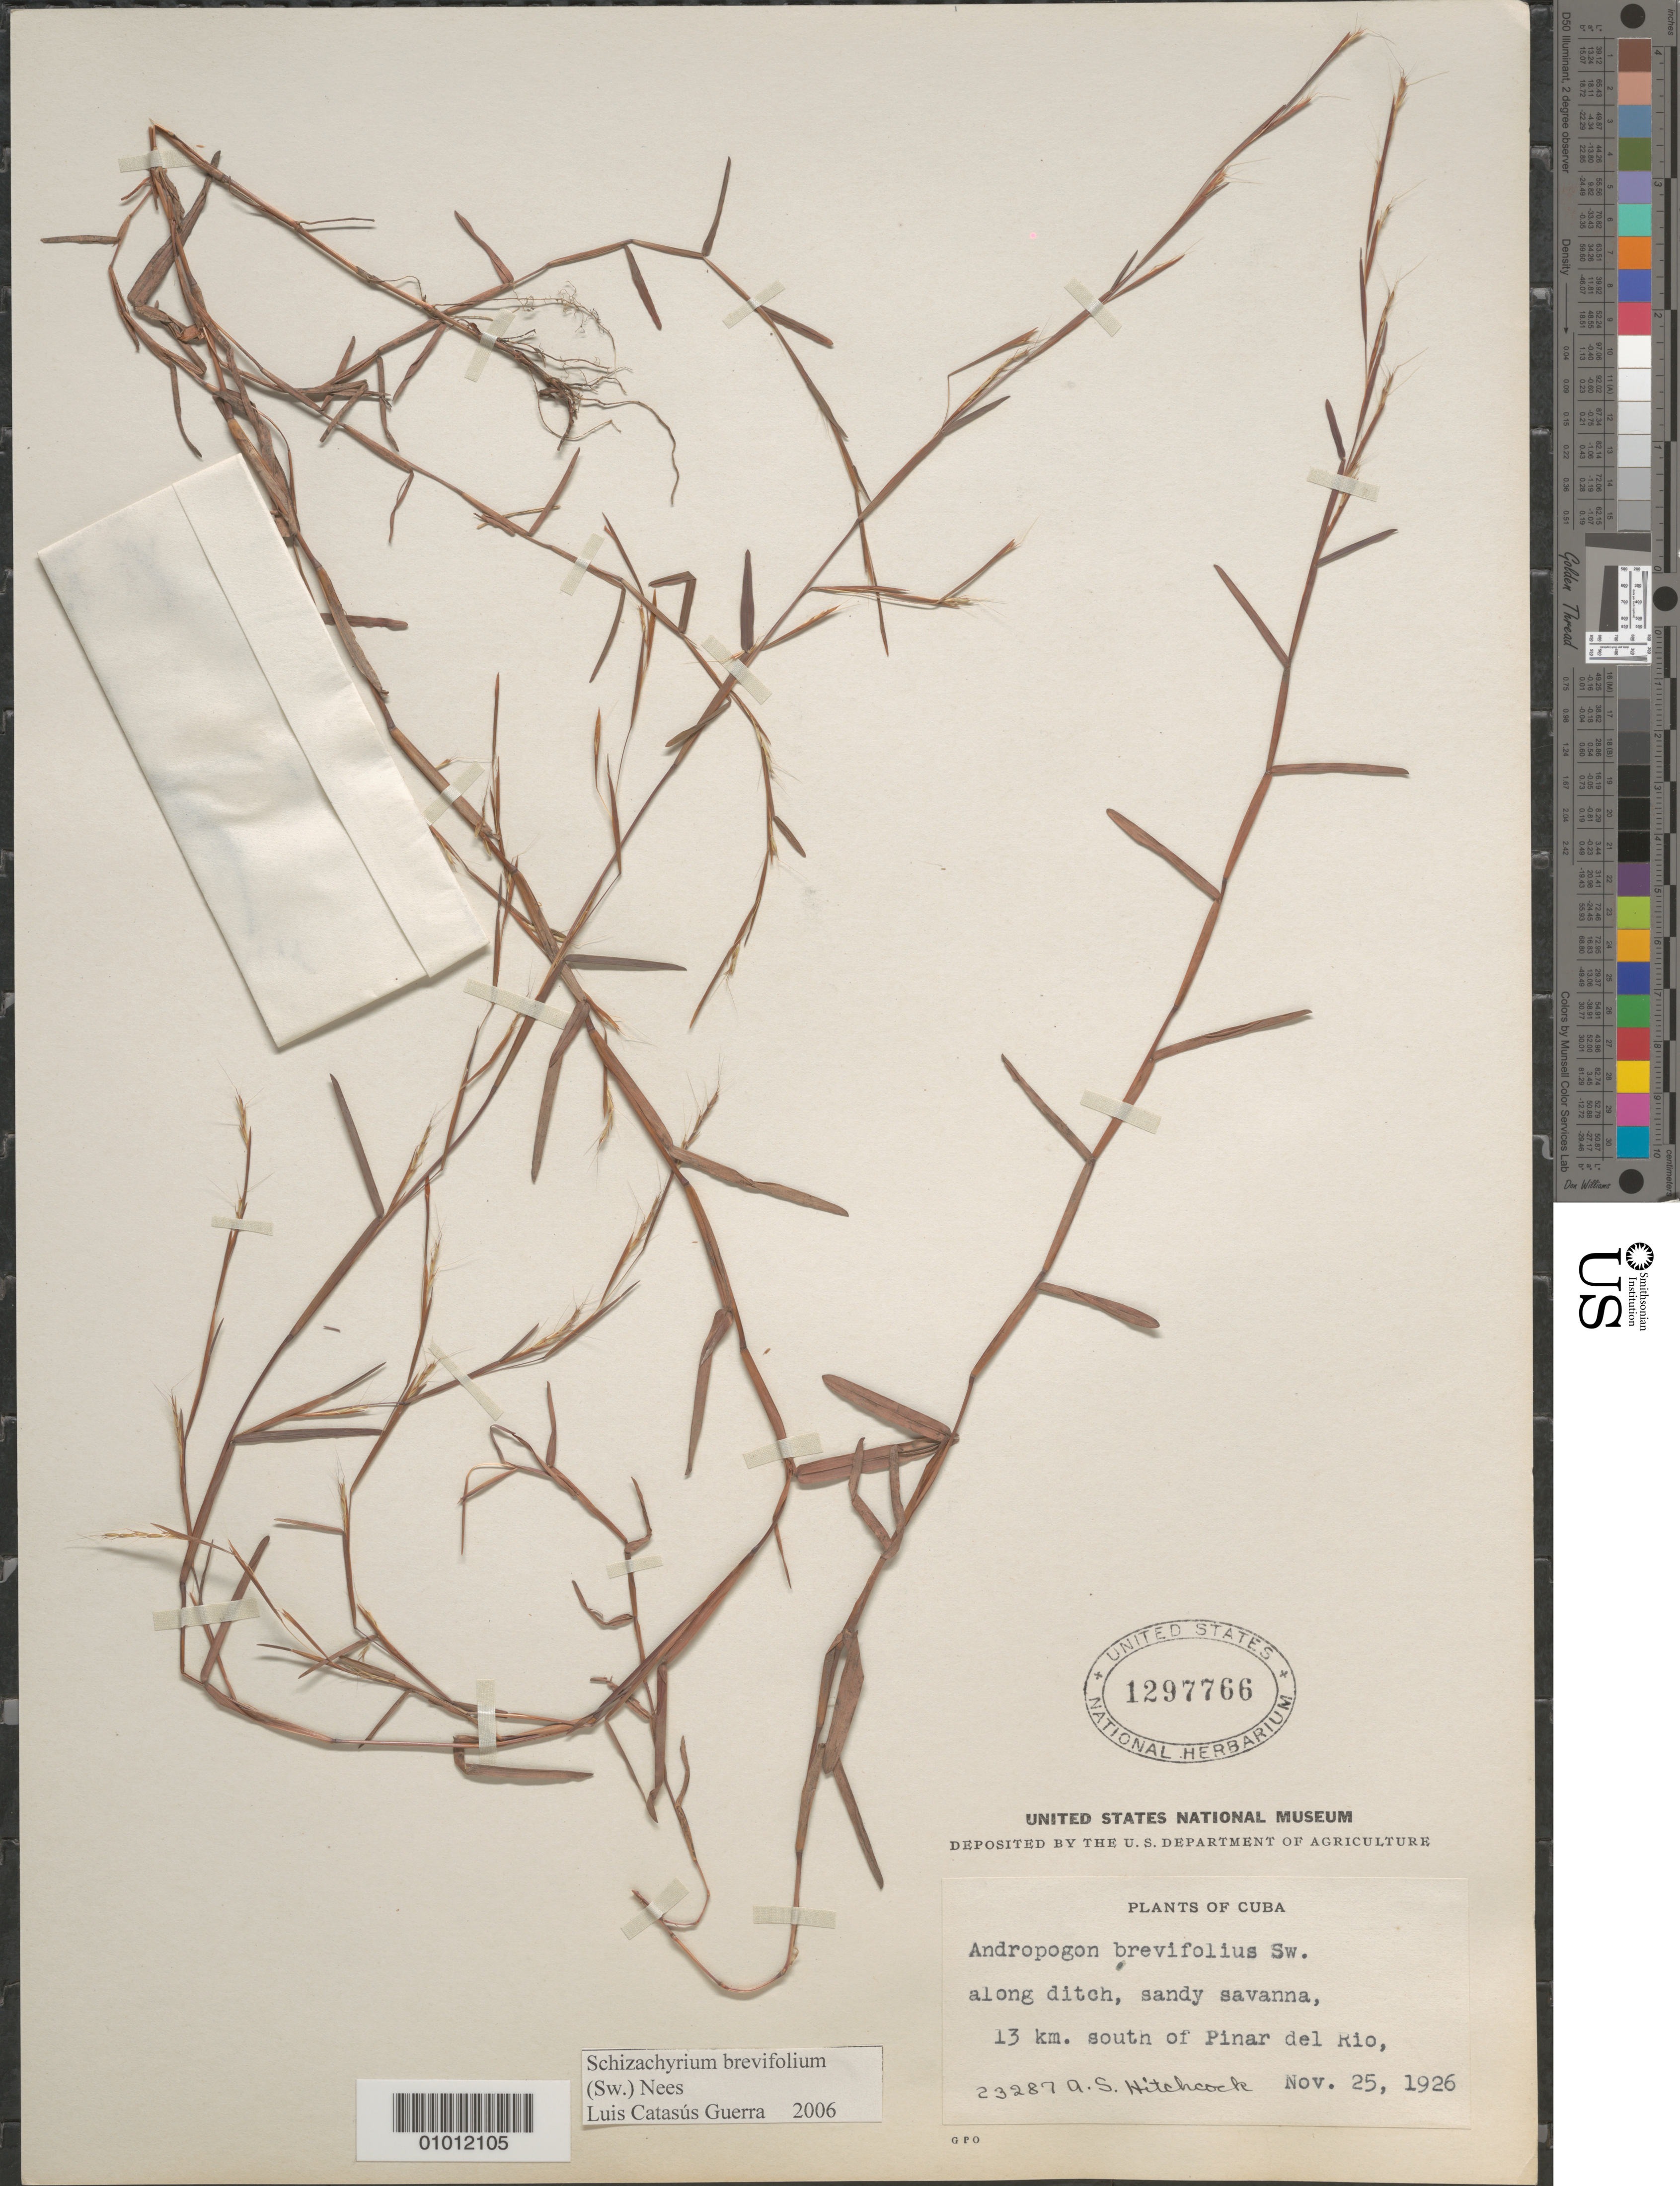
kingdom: Plantae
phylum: Tracheophyta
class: Liliopsida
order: Poales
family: Poaceae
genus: Schizachyrium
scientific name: Schizachyrium brevifolium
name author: (Sw.) Nees ex Büse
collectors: A. S. Hitchcock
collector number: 23287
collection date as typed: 25 Nov 1926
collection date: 1926-11-25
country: Cuba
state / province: Pinar del Rio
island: Cuba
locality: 13 km S of Pinar Del Rio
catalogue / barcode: US 1297766